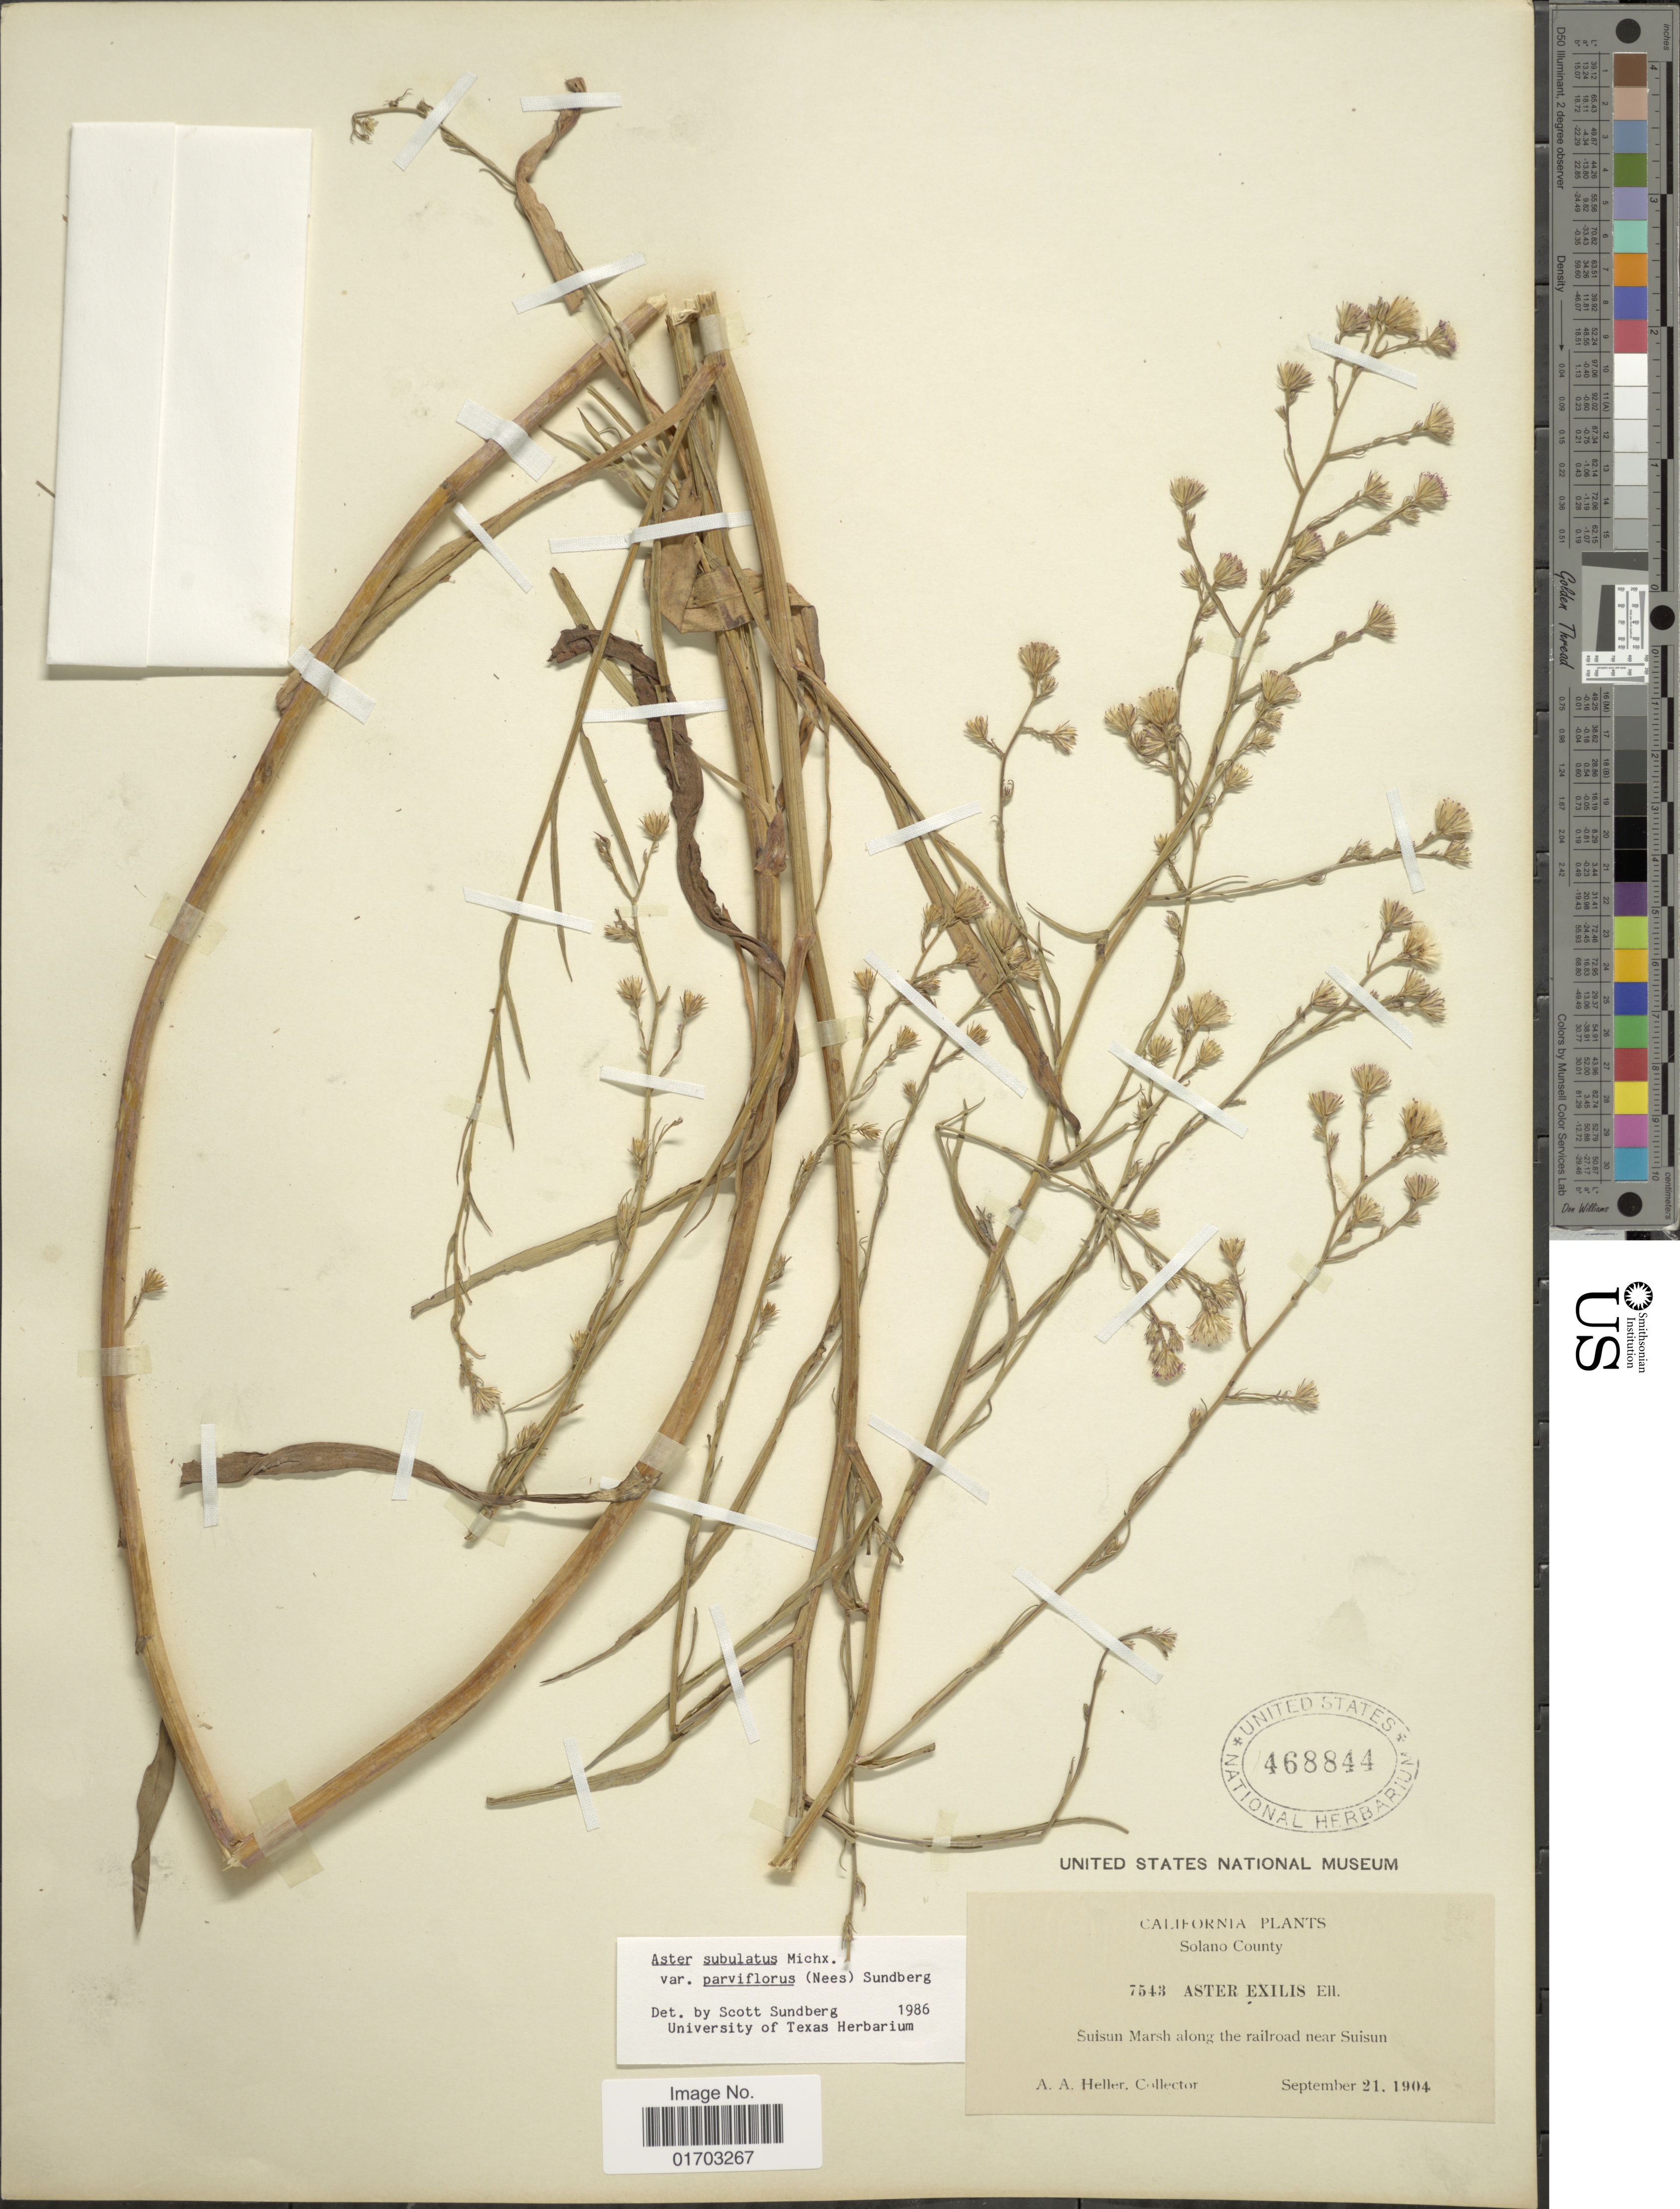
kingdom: Plantae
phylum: Tracheophyta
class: Magnoliopsida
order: Asterales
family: Asteraceae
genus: Symphyotrichum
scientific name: Symphyotrichum subulatum var. parviflorum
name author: (Nees) S.D. Sundb.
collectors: A. A. Heller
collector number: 7543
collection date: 1904-09-21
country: United States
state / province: California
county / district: Solano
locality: Solano County, Suisun Marsh along the railroad near Suisun.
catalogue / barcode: US 468844